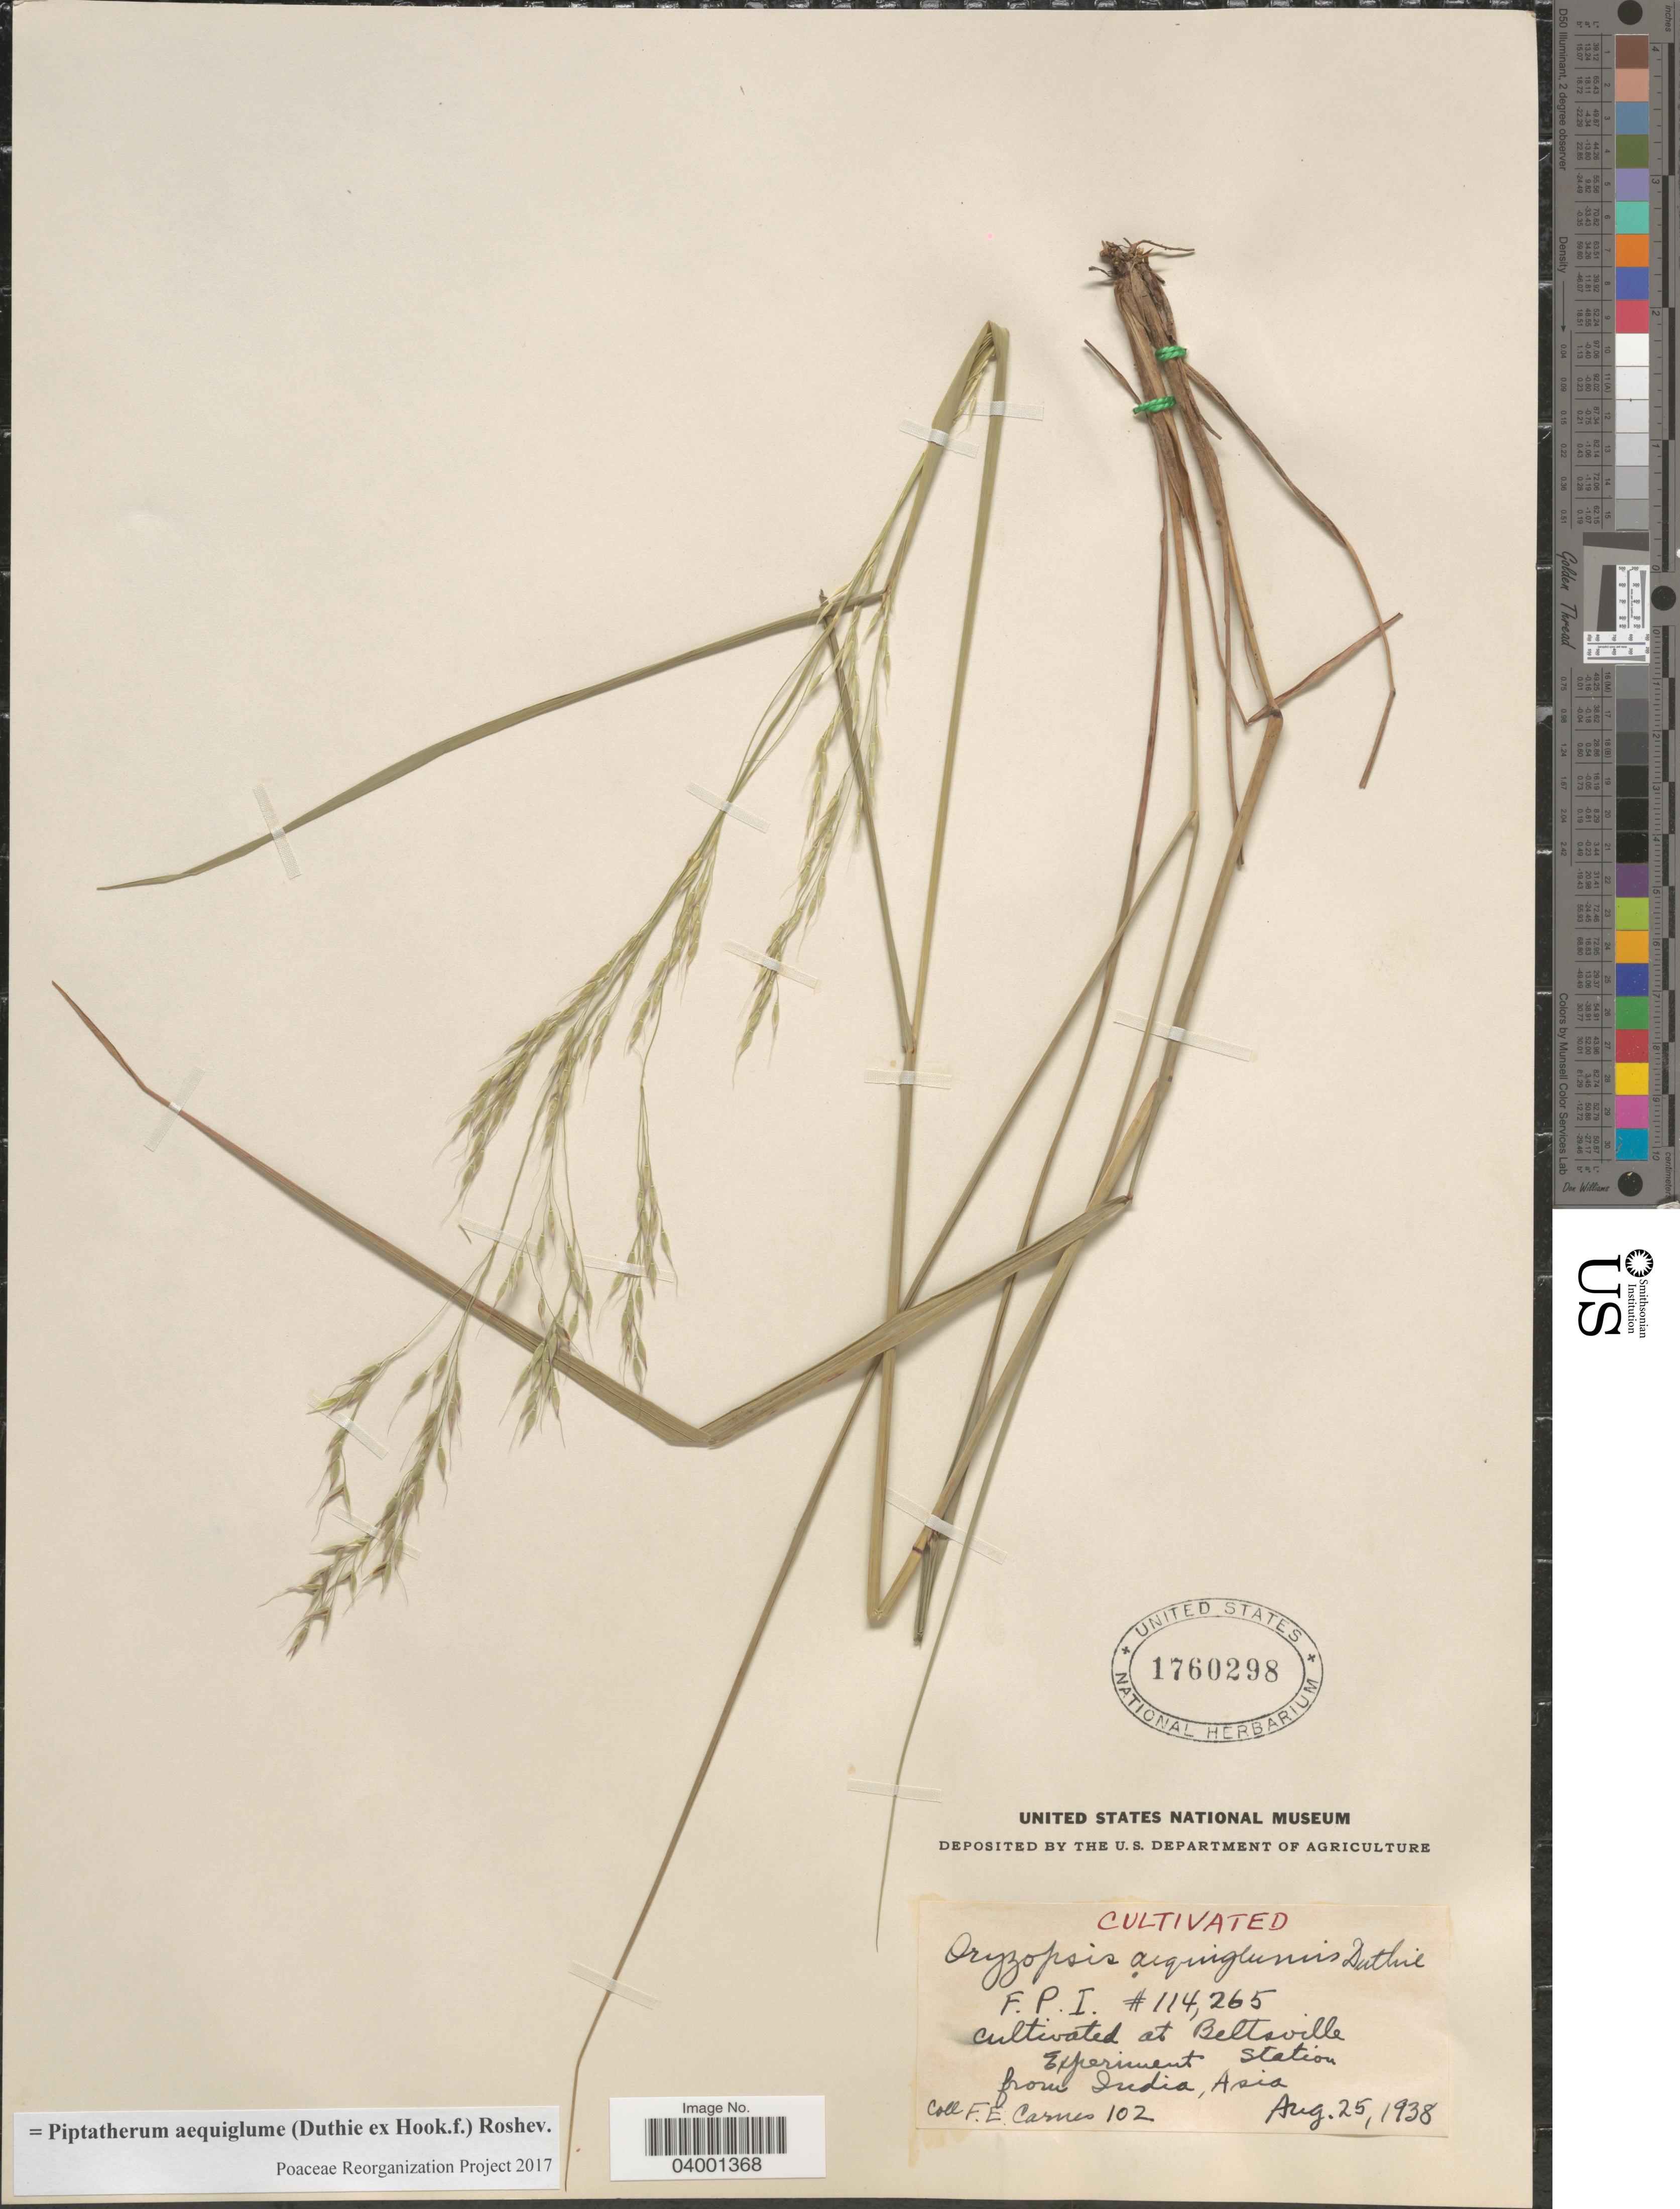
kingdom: Plantae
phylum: Tracheophyta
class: Liliopsida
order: Poales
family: Poaceae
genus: Piptatherum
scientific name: Piptatherum aequiglume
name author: (Duthie ex Hook. f.) Roshev.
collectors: F. Carnes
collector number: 102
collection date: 1938-08-25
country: United States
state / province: Maryland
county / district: Prince George's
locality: Cultivated at Beltsville Experiment Station.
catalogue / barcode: US 1760298